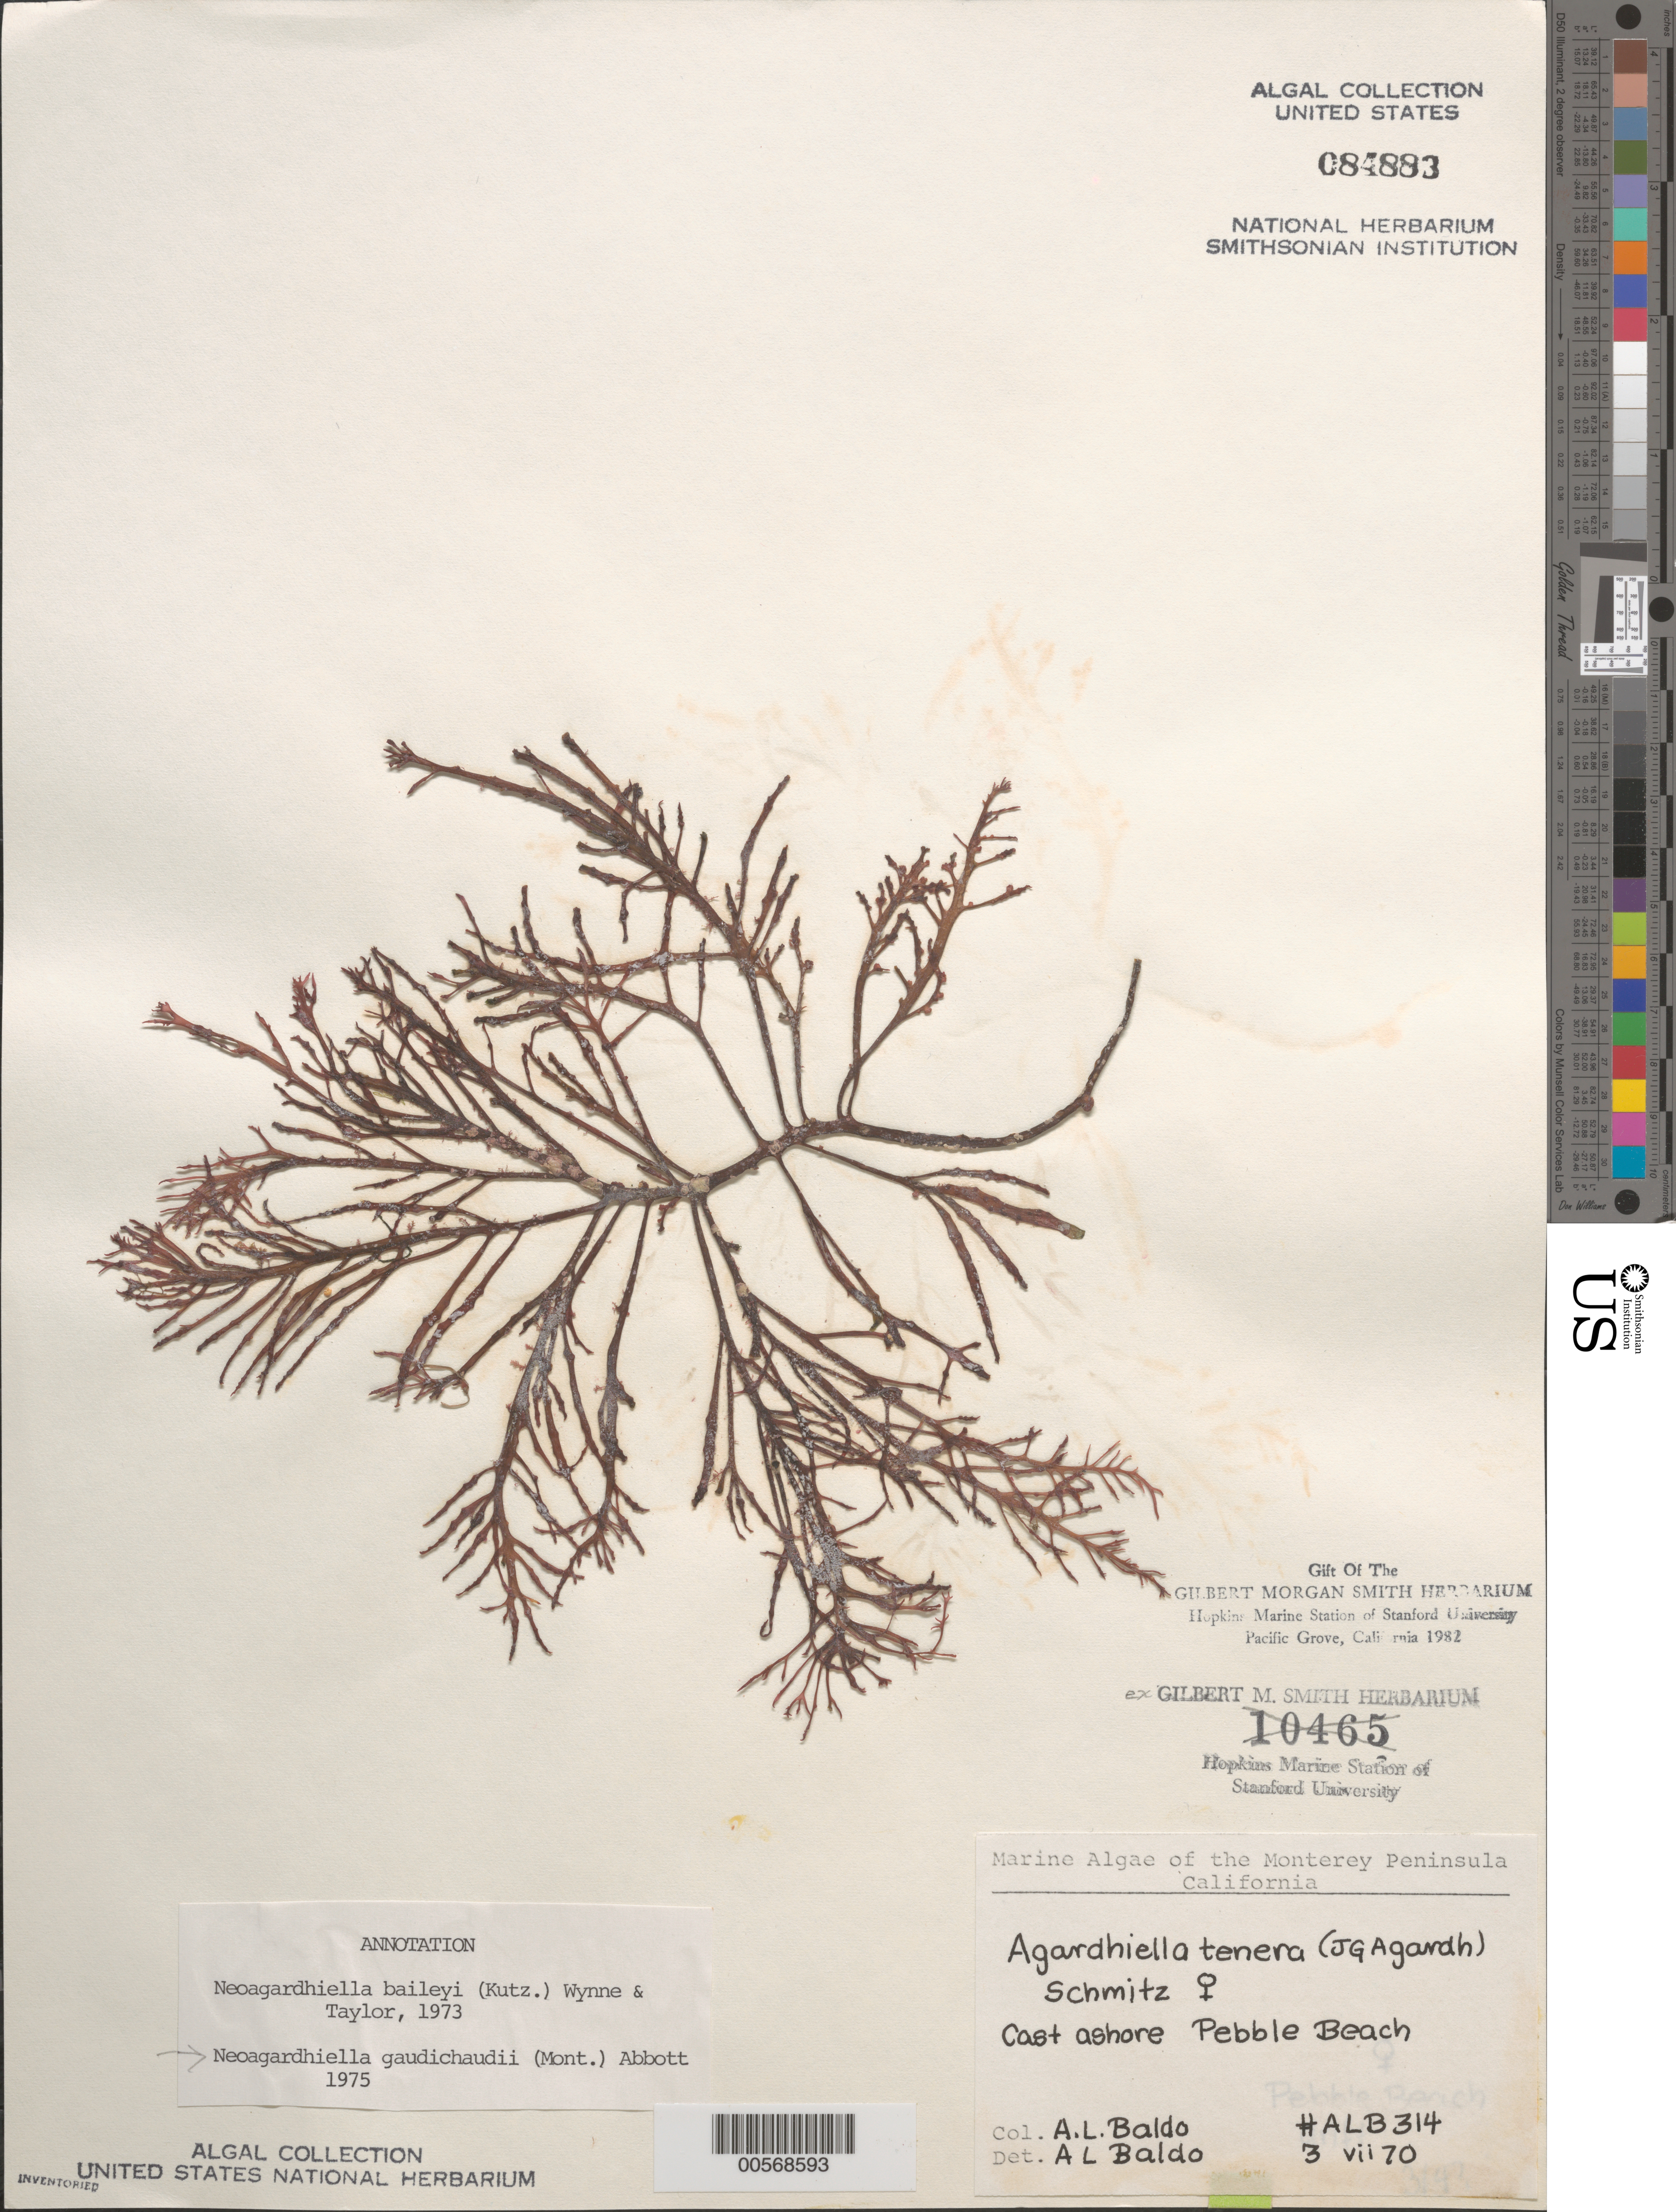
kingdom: Plantae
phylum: Rhodophyta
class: Florideophyceae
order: Gigartinales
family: Solieriaceae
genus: Sarcodiotheca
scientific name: Sarcodiotheca gaudichaudii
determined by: Algae name updating Project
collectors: A. Baldo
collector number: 314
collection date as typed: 03 Jul 1970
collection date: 1970-07-03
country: United States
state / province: California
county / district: Monterey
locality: Pebble Beach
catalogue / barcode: US 84883